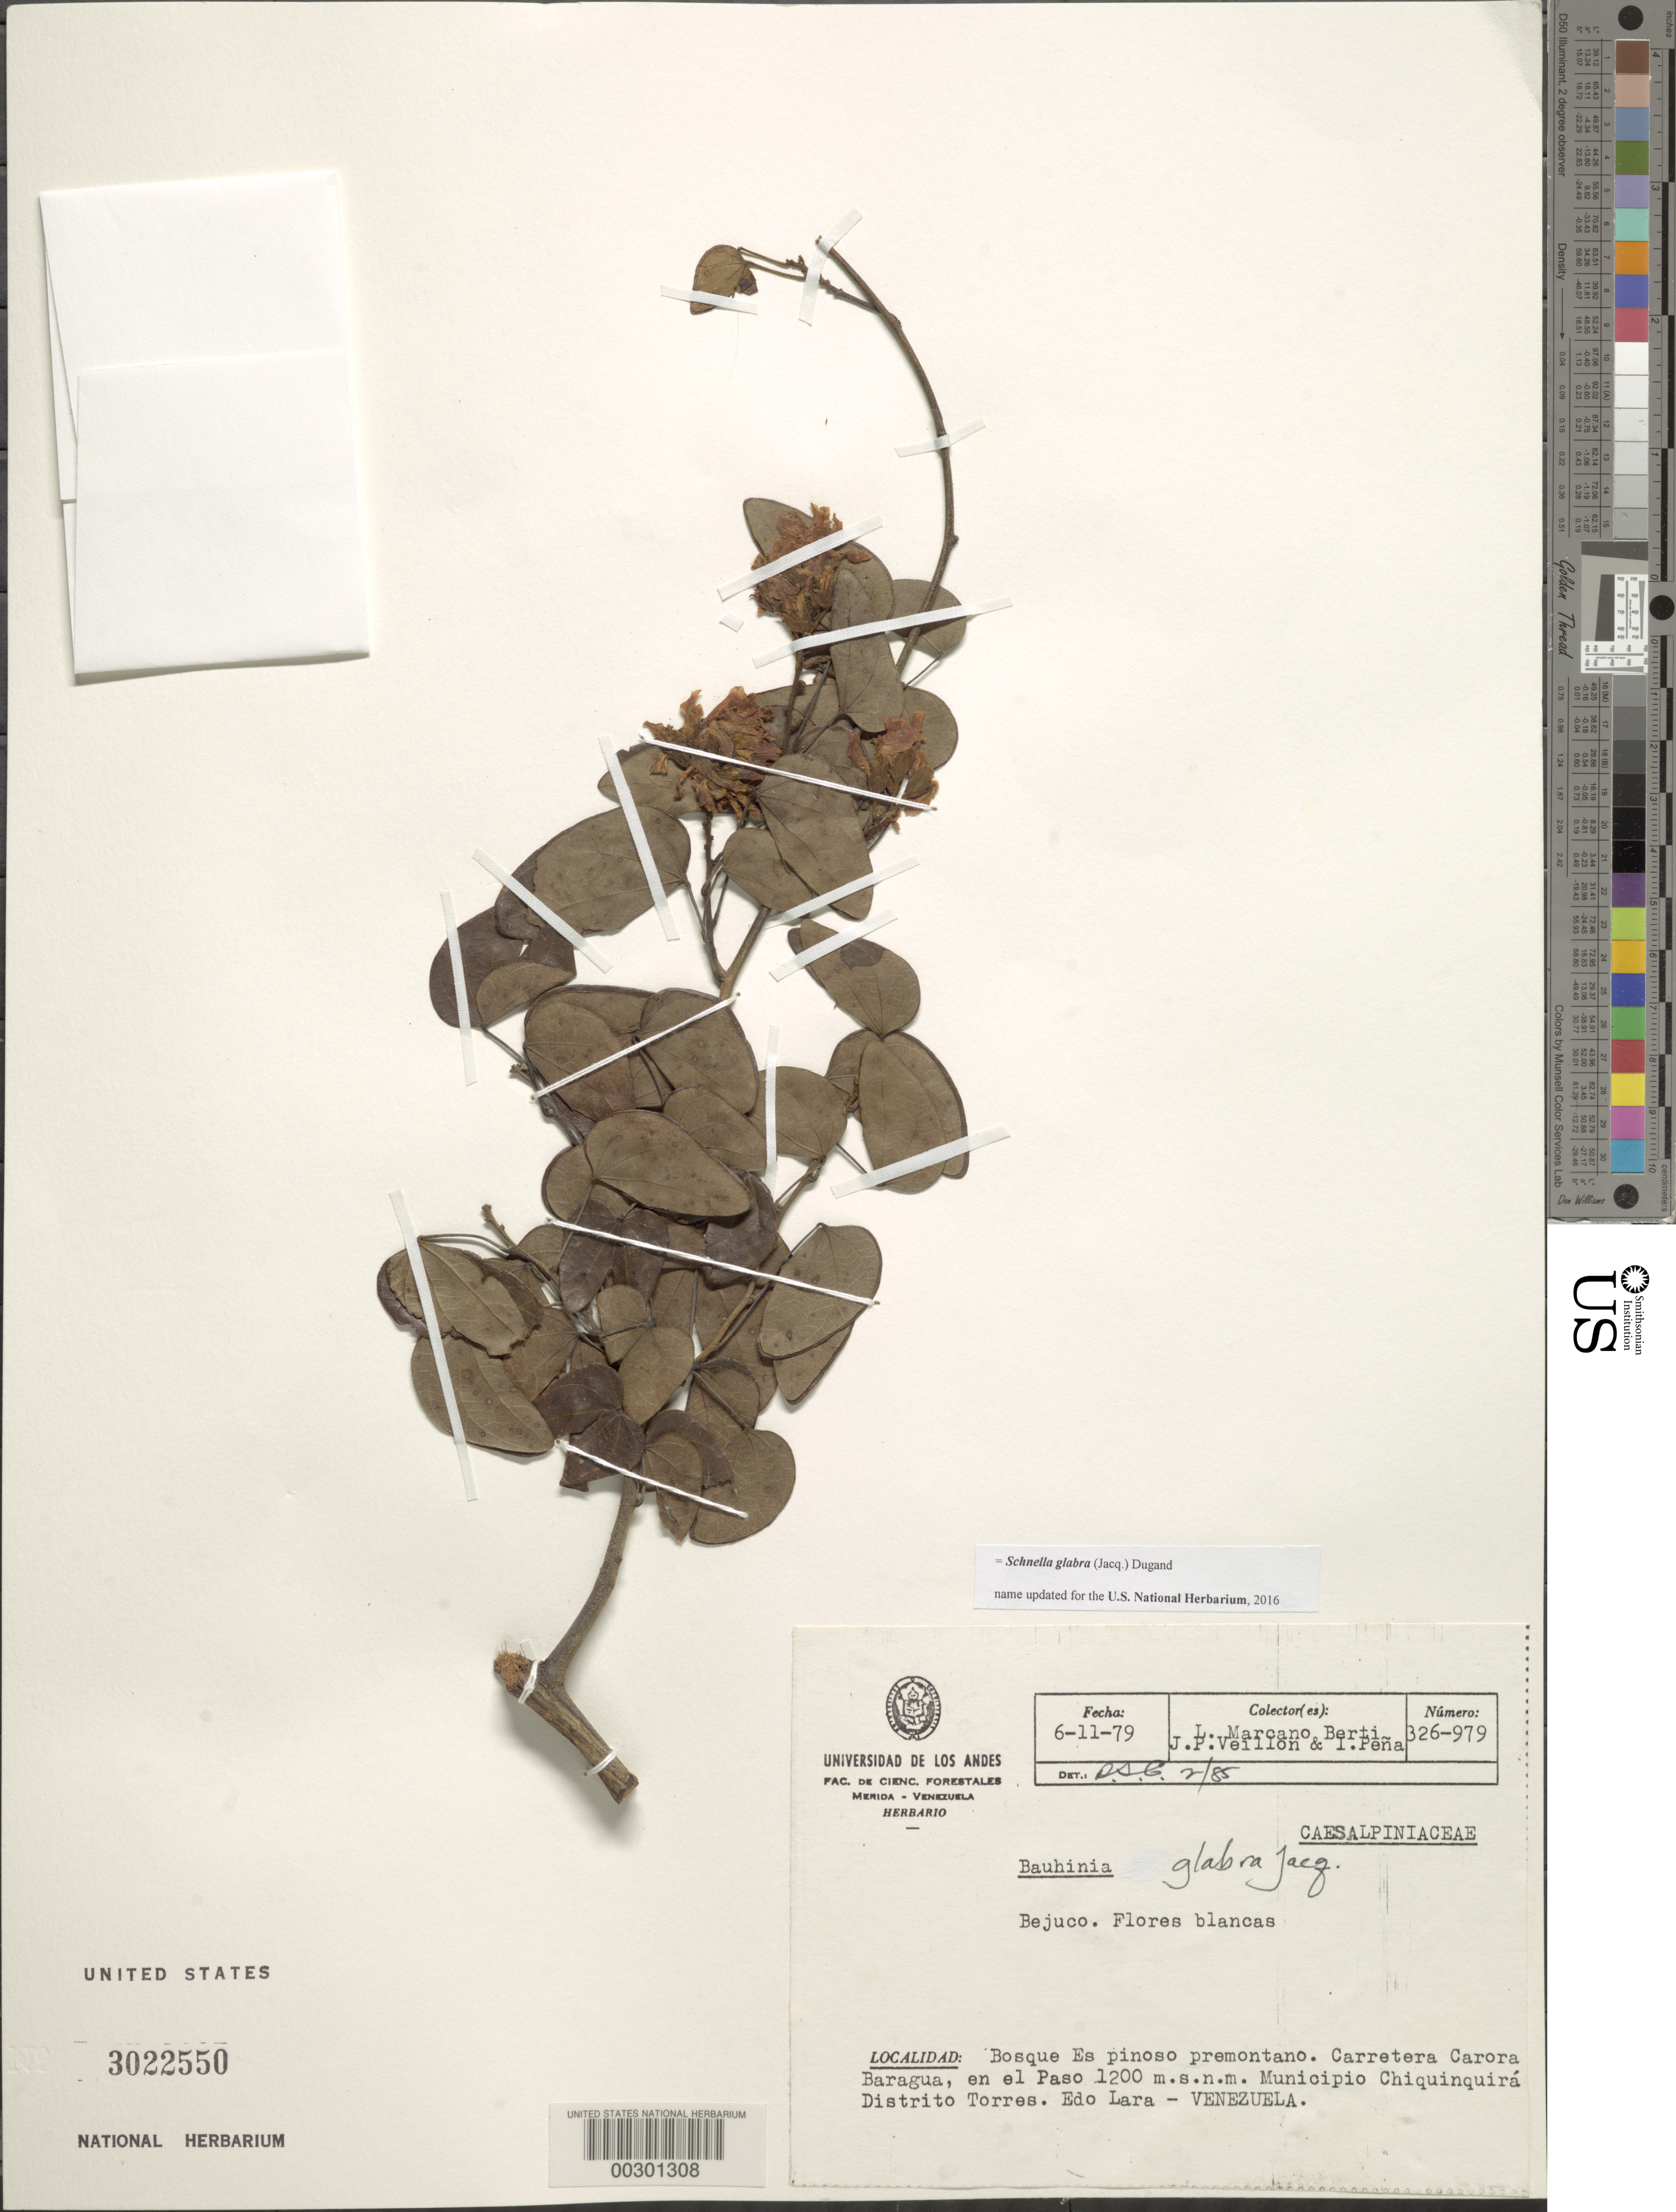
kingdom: Plantae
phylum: Tracheophyta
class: Magnoliopsida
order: Fabales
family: Fabaceae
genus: Schnella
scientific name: Schnella glabra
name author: (Jacq.) Dugand G.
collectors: L. Marcano-Berti, J. Veillon & I. Pena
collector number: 326-979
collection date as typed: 06 Nov 1979 or 11 Jun 1979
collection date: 1979-06-11 or 1979-11-06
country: Venezuela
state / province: Lara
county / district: Chiquinquira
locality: Torres dist., highway carora baragua, in el paso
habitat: Premontane pine forest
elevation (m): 1200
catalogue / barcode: US 3022550